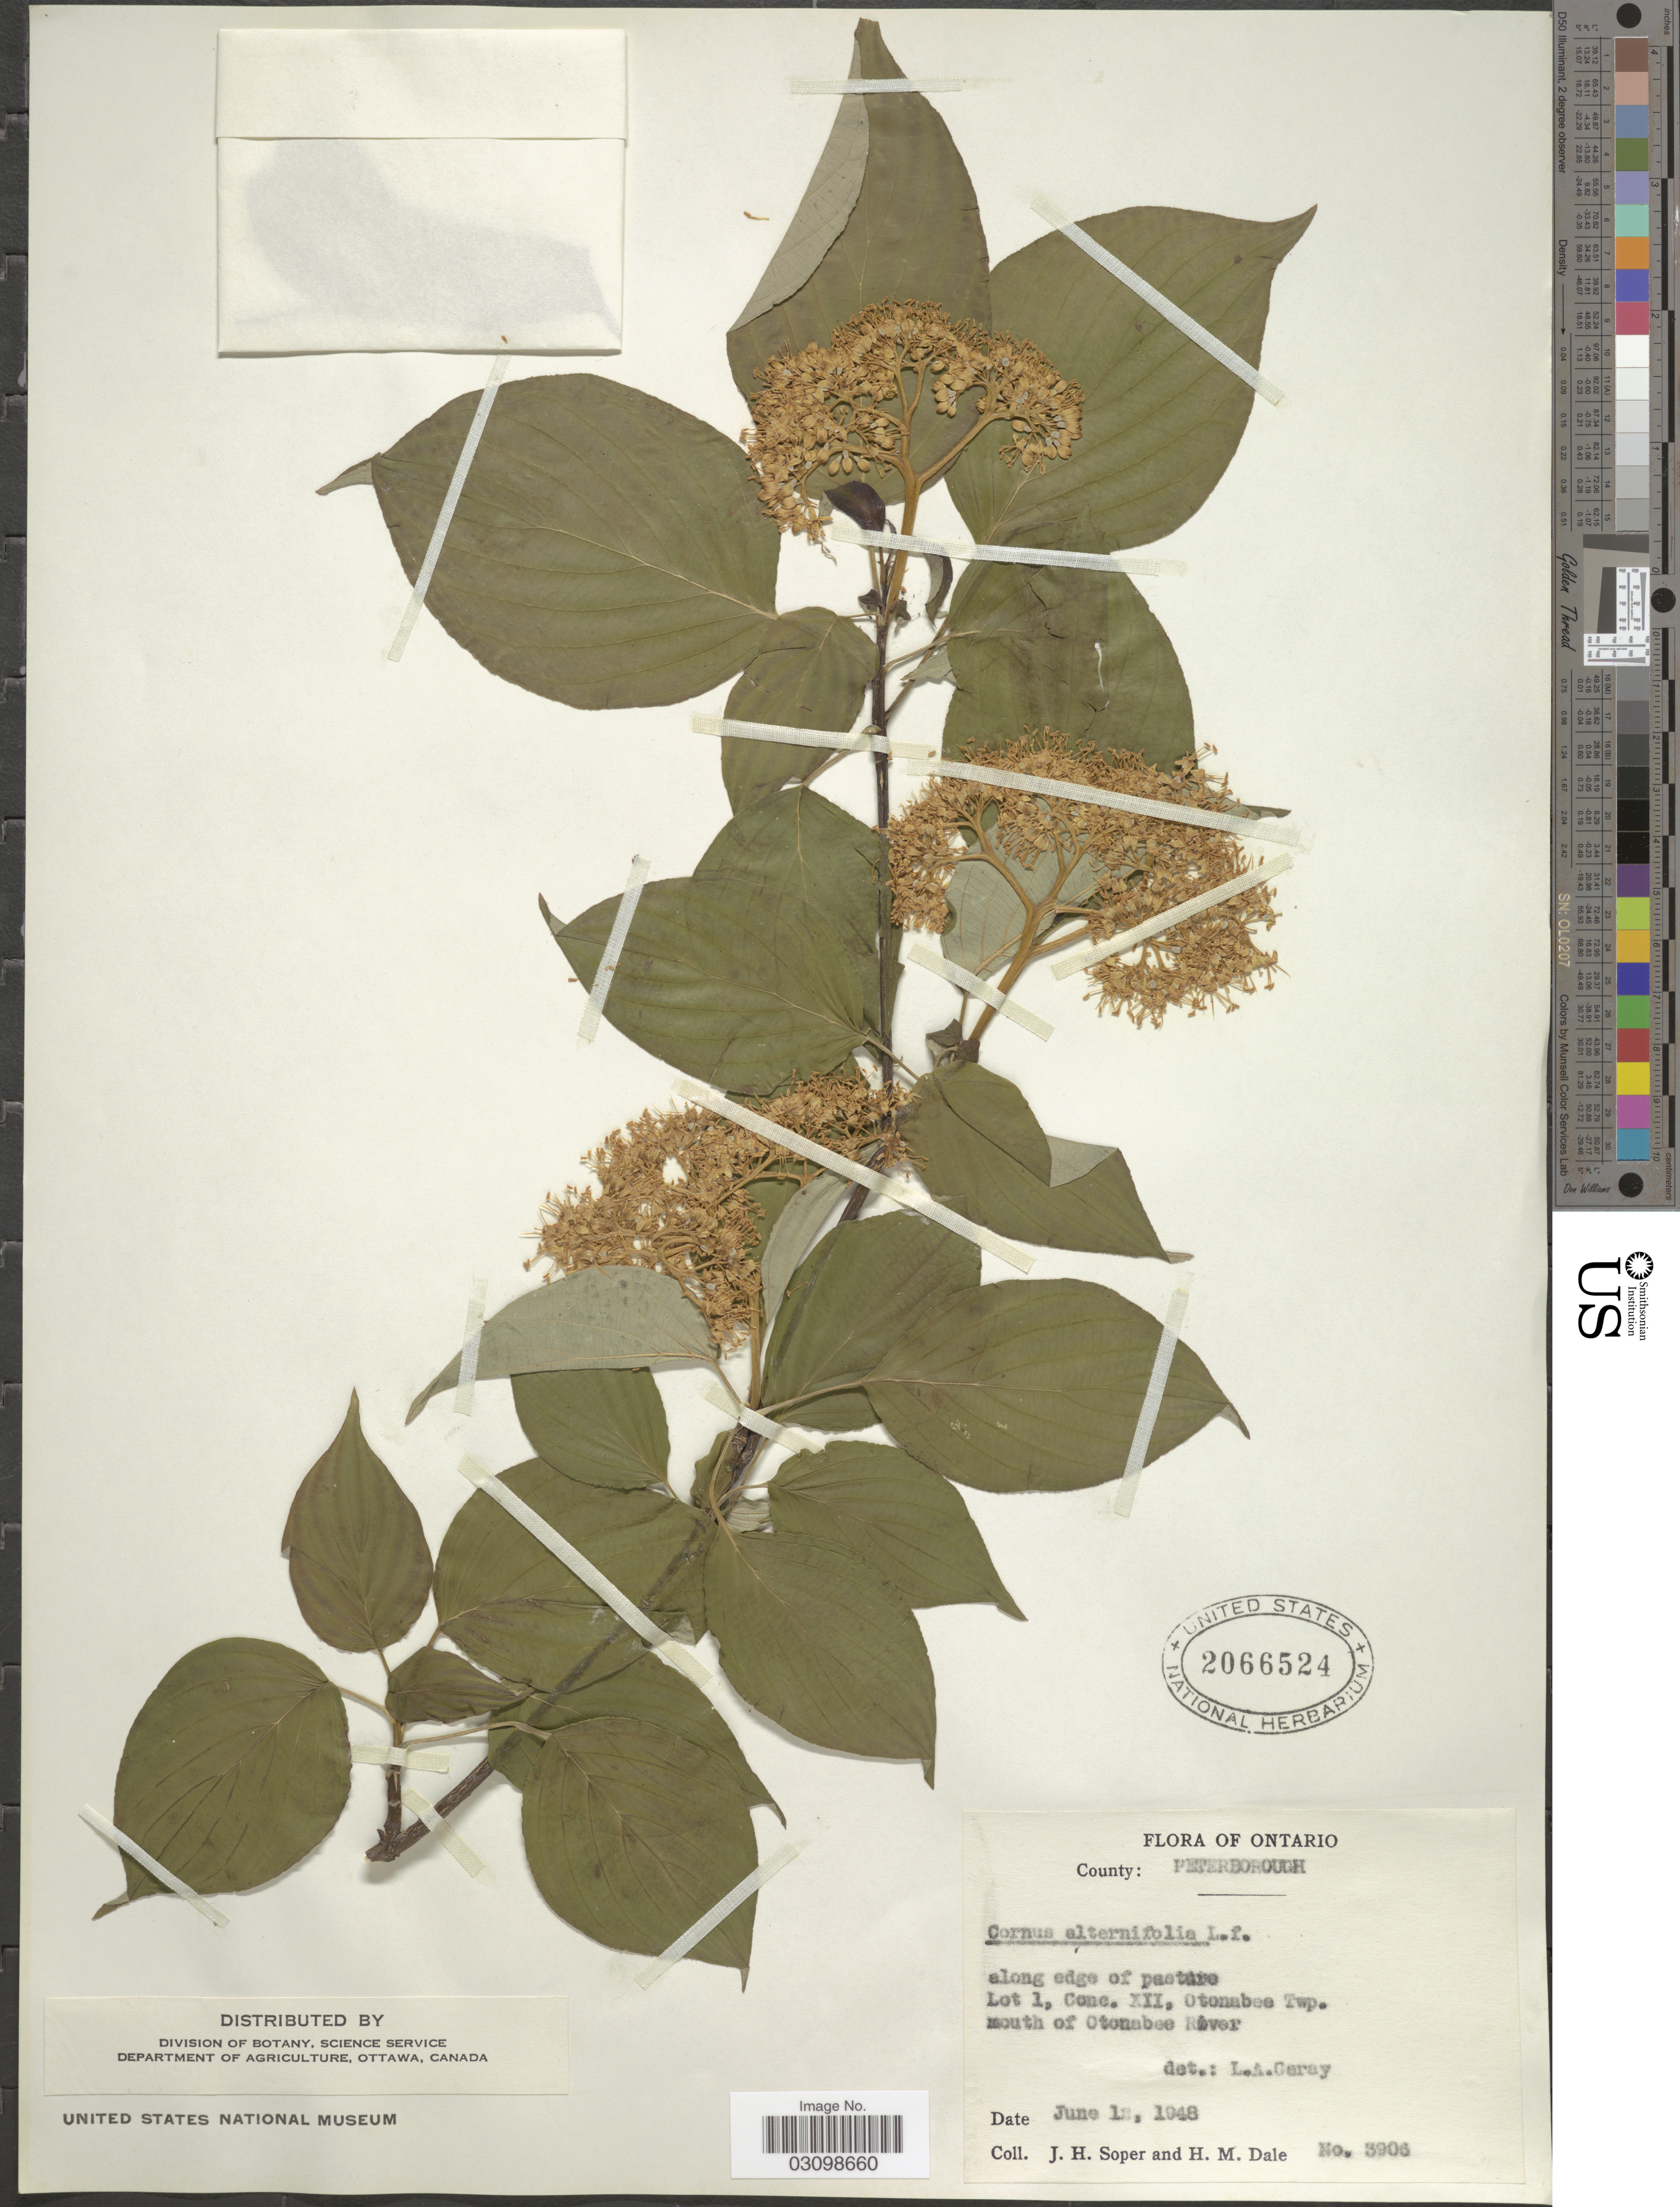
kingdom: Plantae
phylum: Tracheophyta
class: Magnoliopsida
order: Cornales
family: Cornaceae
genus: Cornus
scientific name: Cornus alternifolia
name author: L.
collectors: J. H. Soper & H. M. Dale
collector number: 3906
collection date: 1948-06-12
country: Canada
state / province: Ontario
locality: County: Peterborough, along edge of pasture Lot 1, Cone. XII, Otonabee Twp. mouth of Otonabee River.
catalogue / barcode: US 2066524